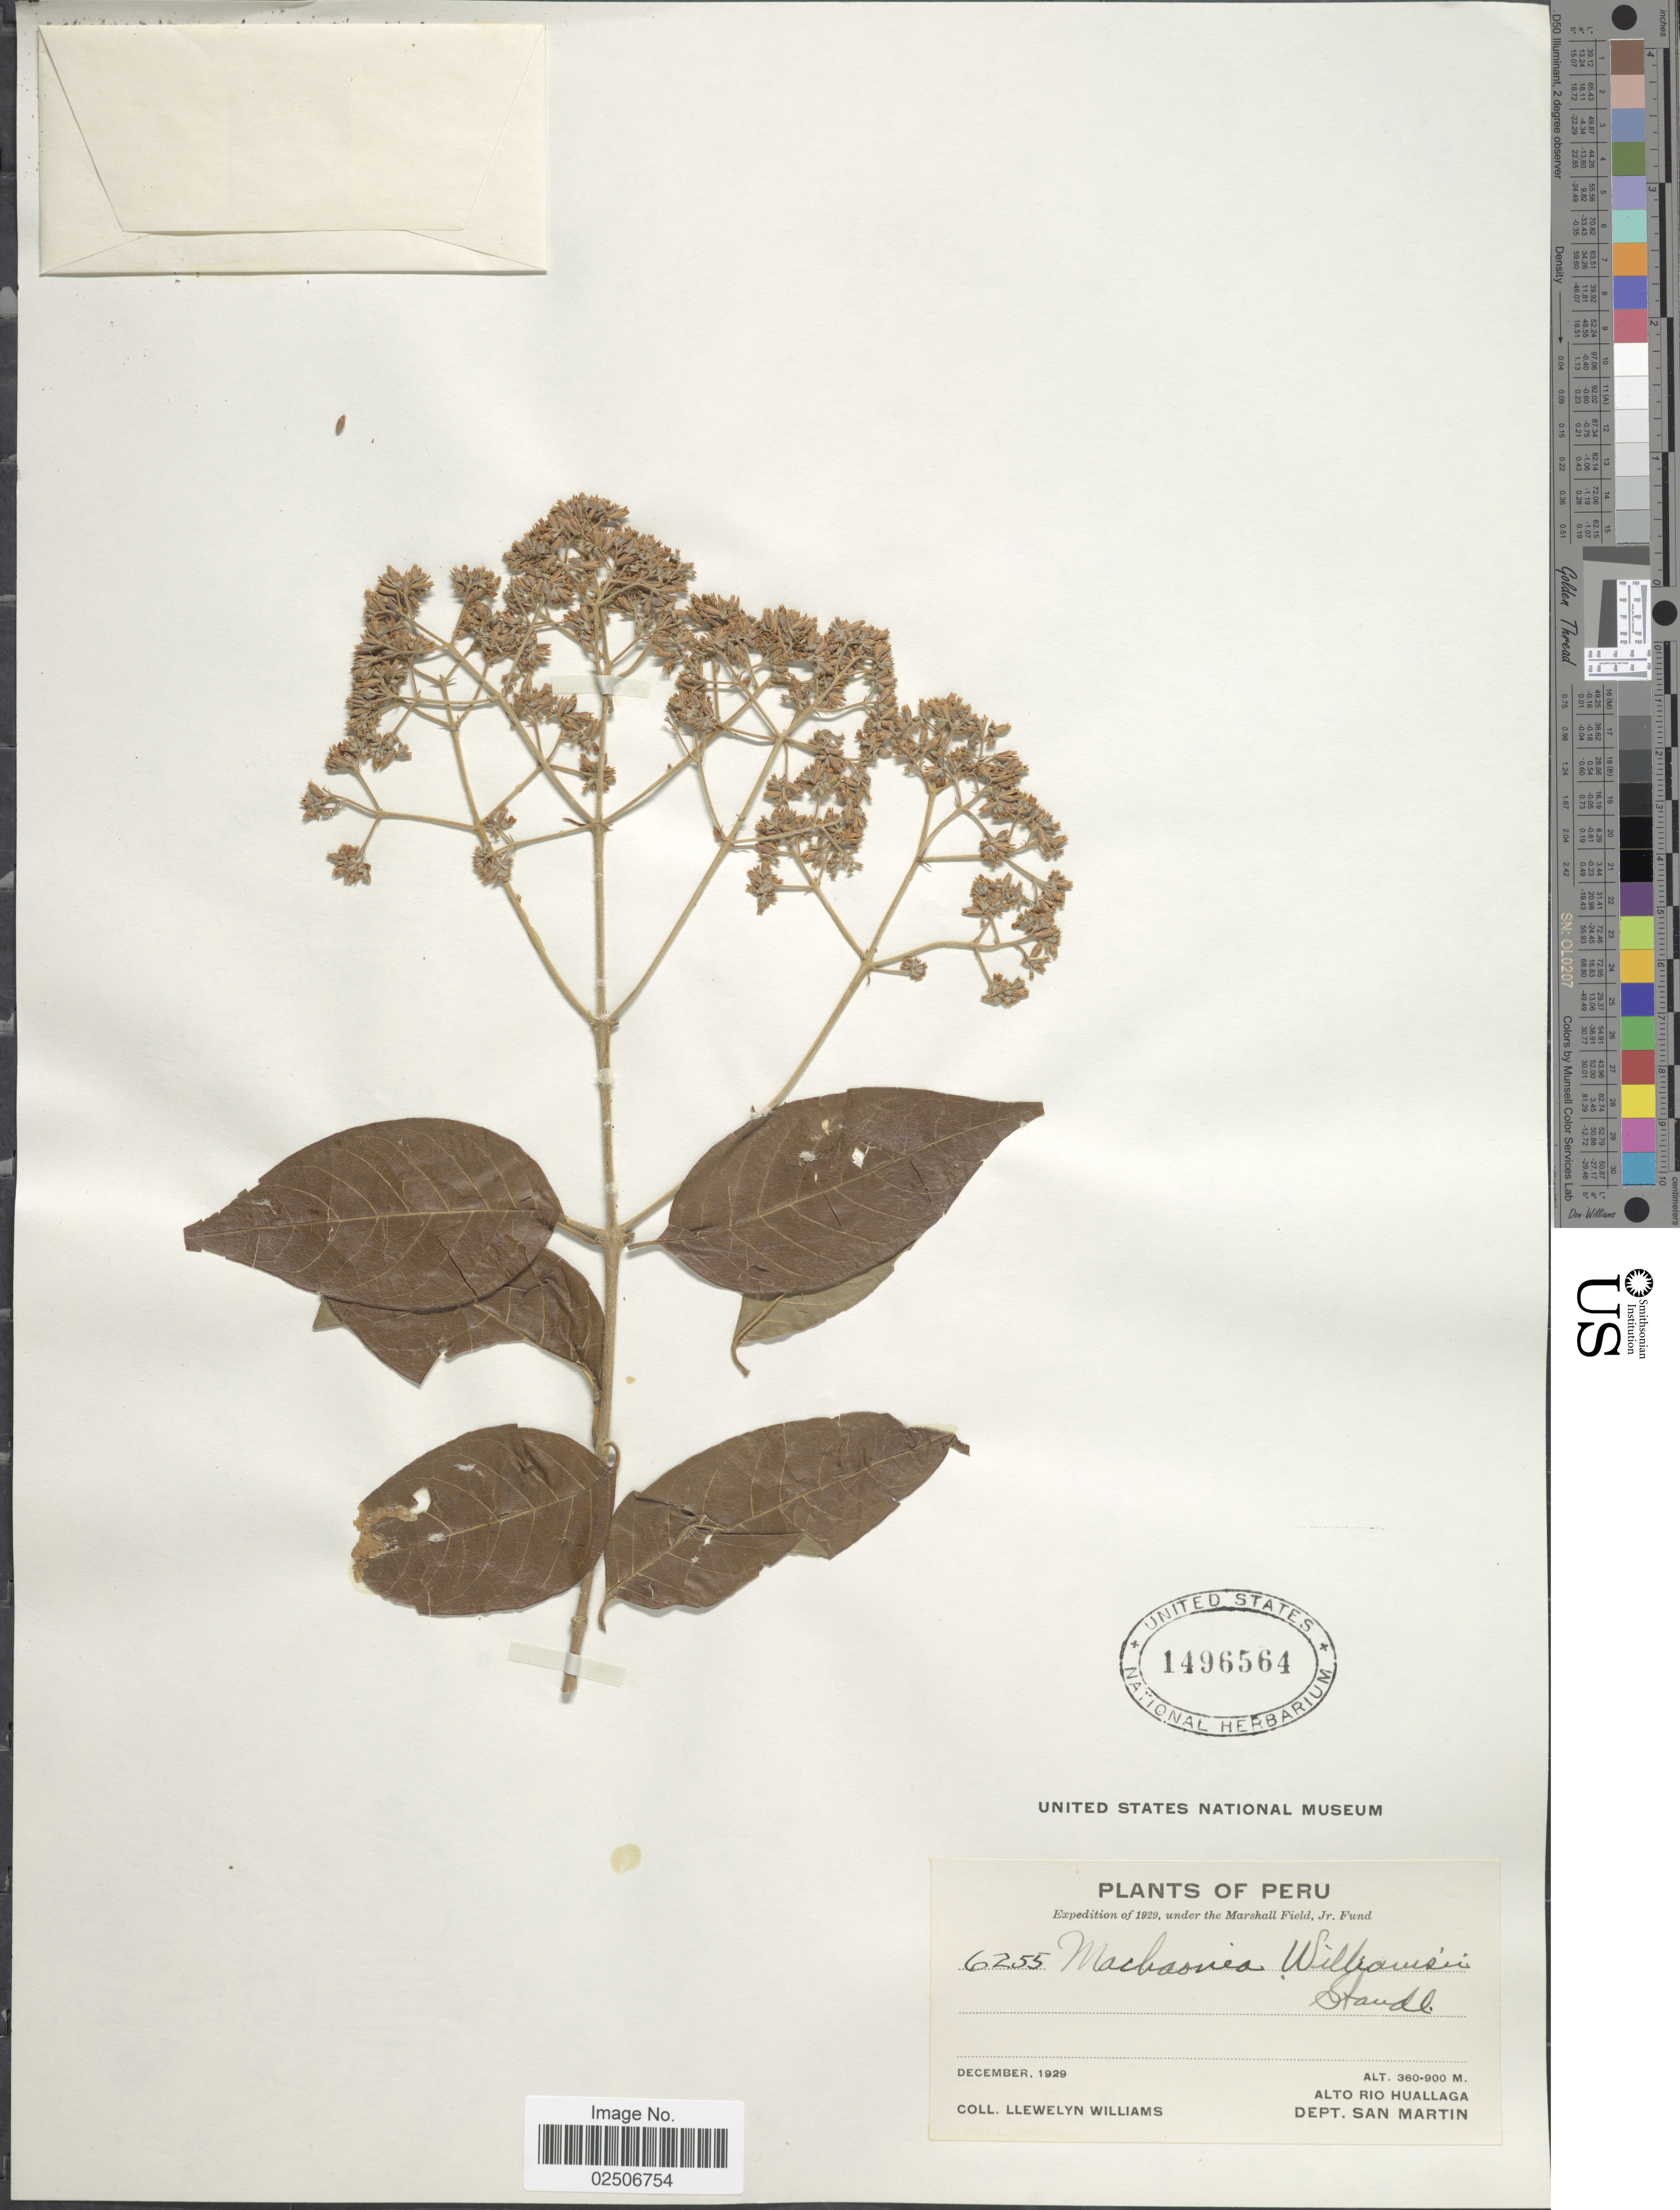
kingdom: Plantae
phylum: Tracheophyta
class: Magnoliopsida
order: Gentianales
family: Rubiaceae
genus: Machaonia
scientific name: Machaonia williamsii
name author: Standl.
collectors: Ll. Williams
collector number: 6255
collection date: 1929-12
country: Peru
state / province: San Martín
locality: Alto Rio Huallaga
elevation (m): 360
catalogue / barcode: US 1496564